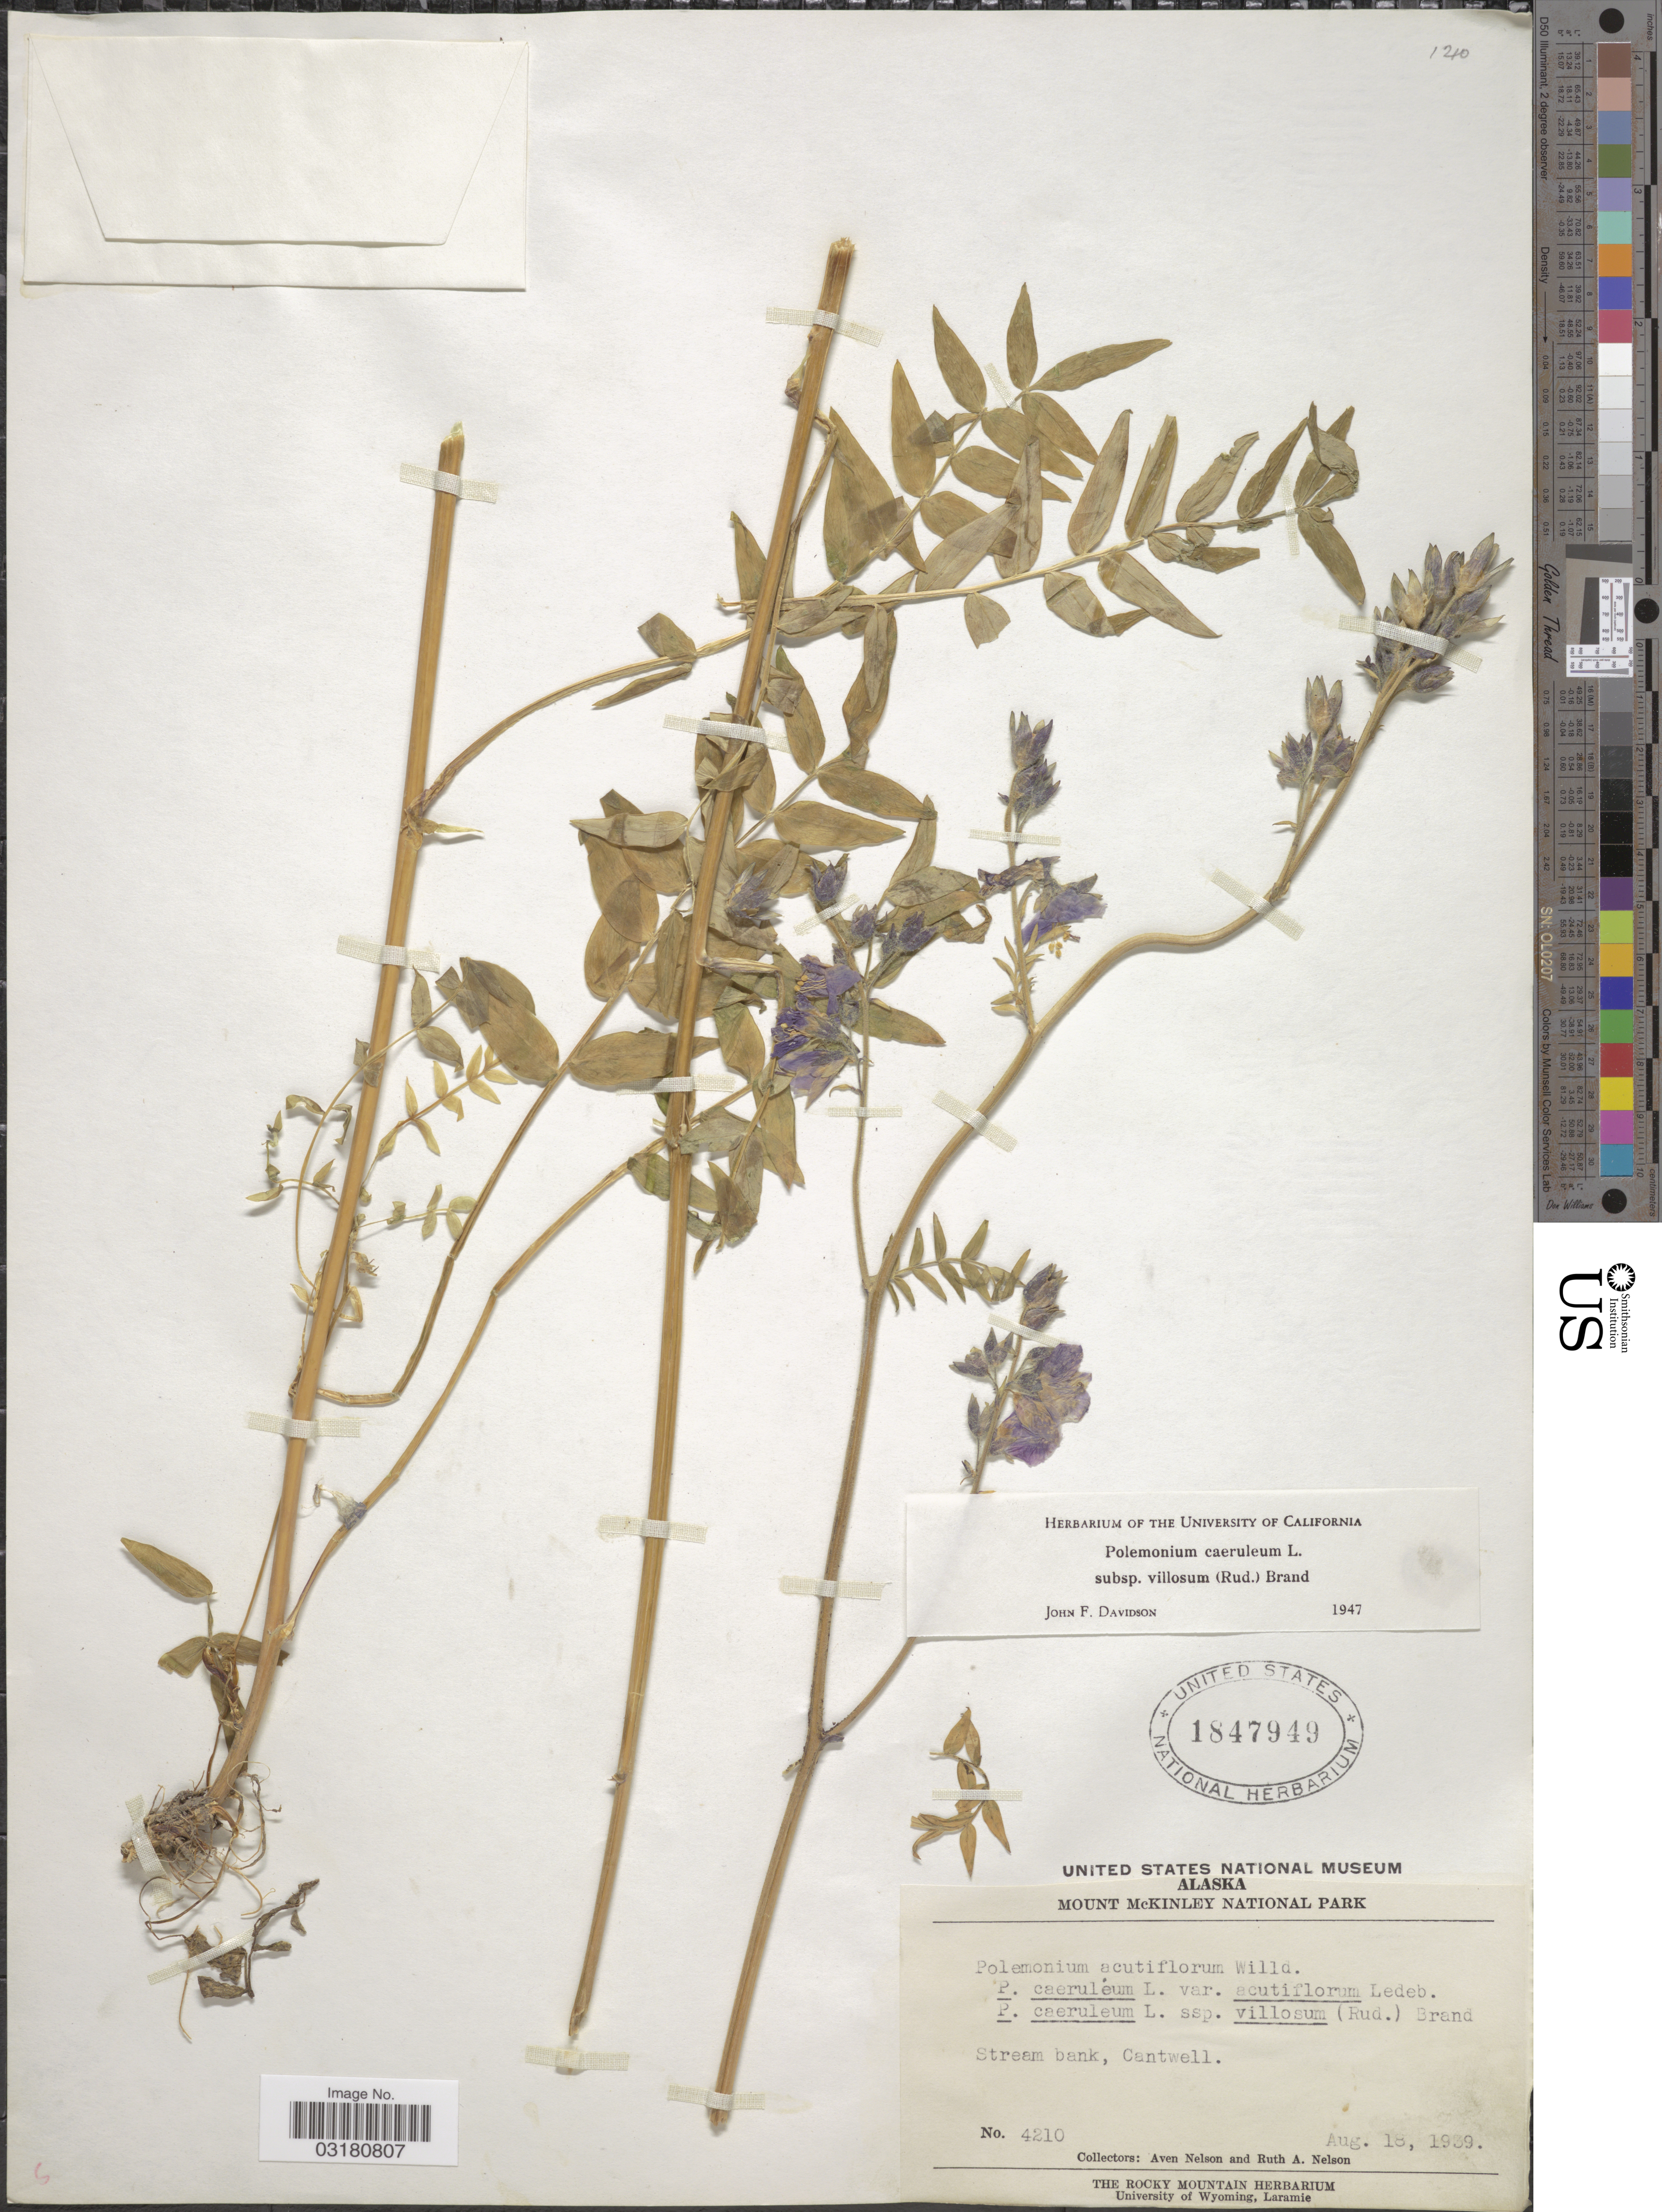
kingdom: Plantae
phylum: Tracheophyta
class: Magnoliopsida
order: Ericales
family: Polemoniaceae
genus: Polemonium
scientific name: Polemonium acutiflorum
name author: Willd. ex Roem. & Schult.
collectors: A. Nelson & R. A. Nelson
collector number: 4210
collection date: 1939-08-18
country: United States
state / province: Alaska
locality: Mount McKinley National Park. Stream bank, Cantwell.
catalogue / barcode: US 1847949